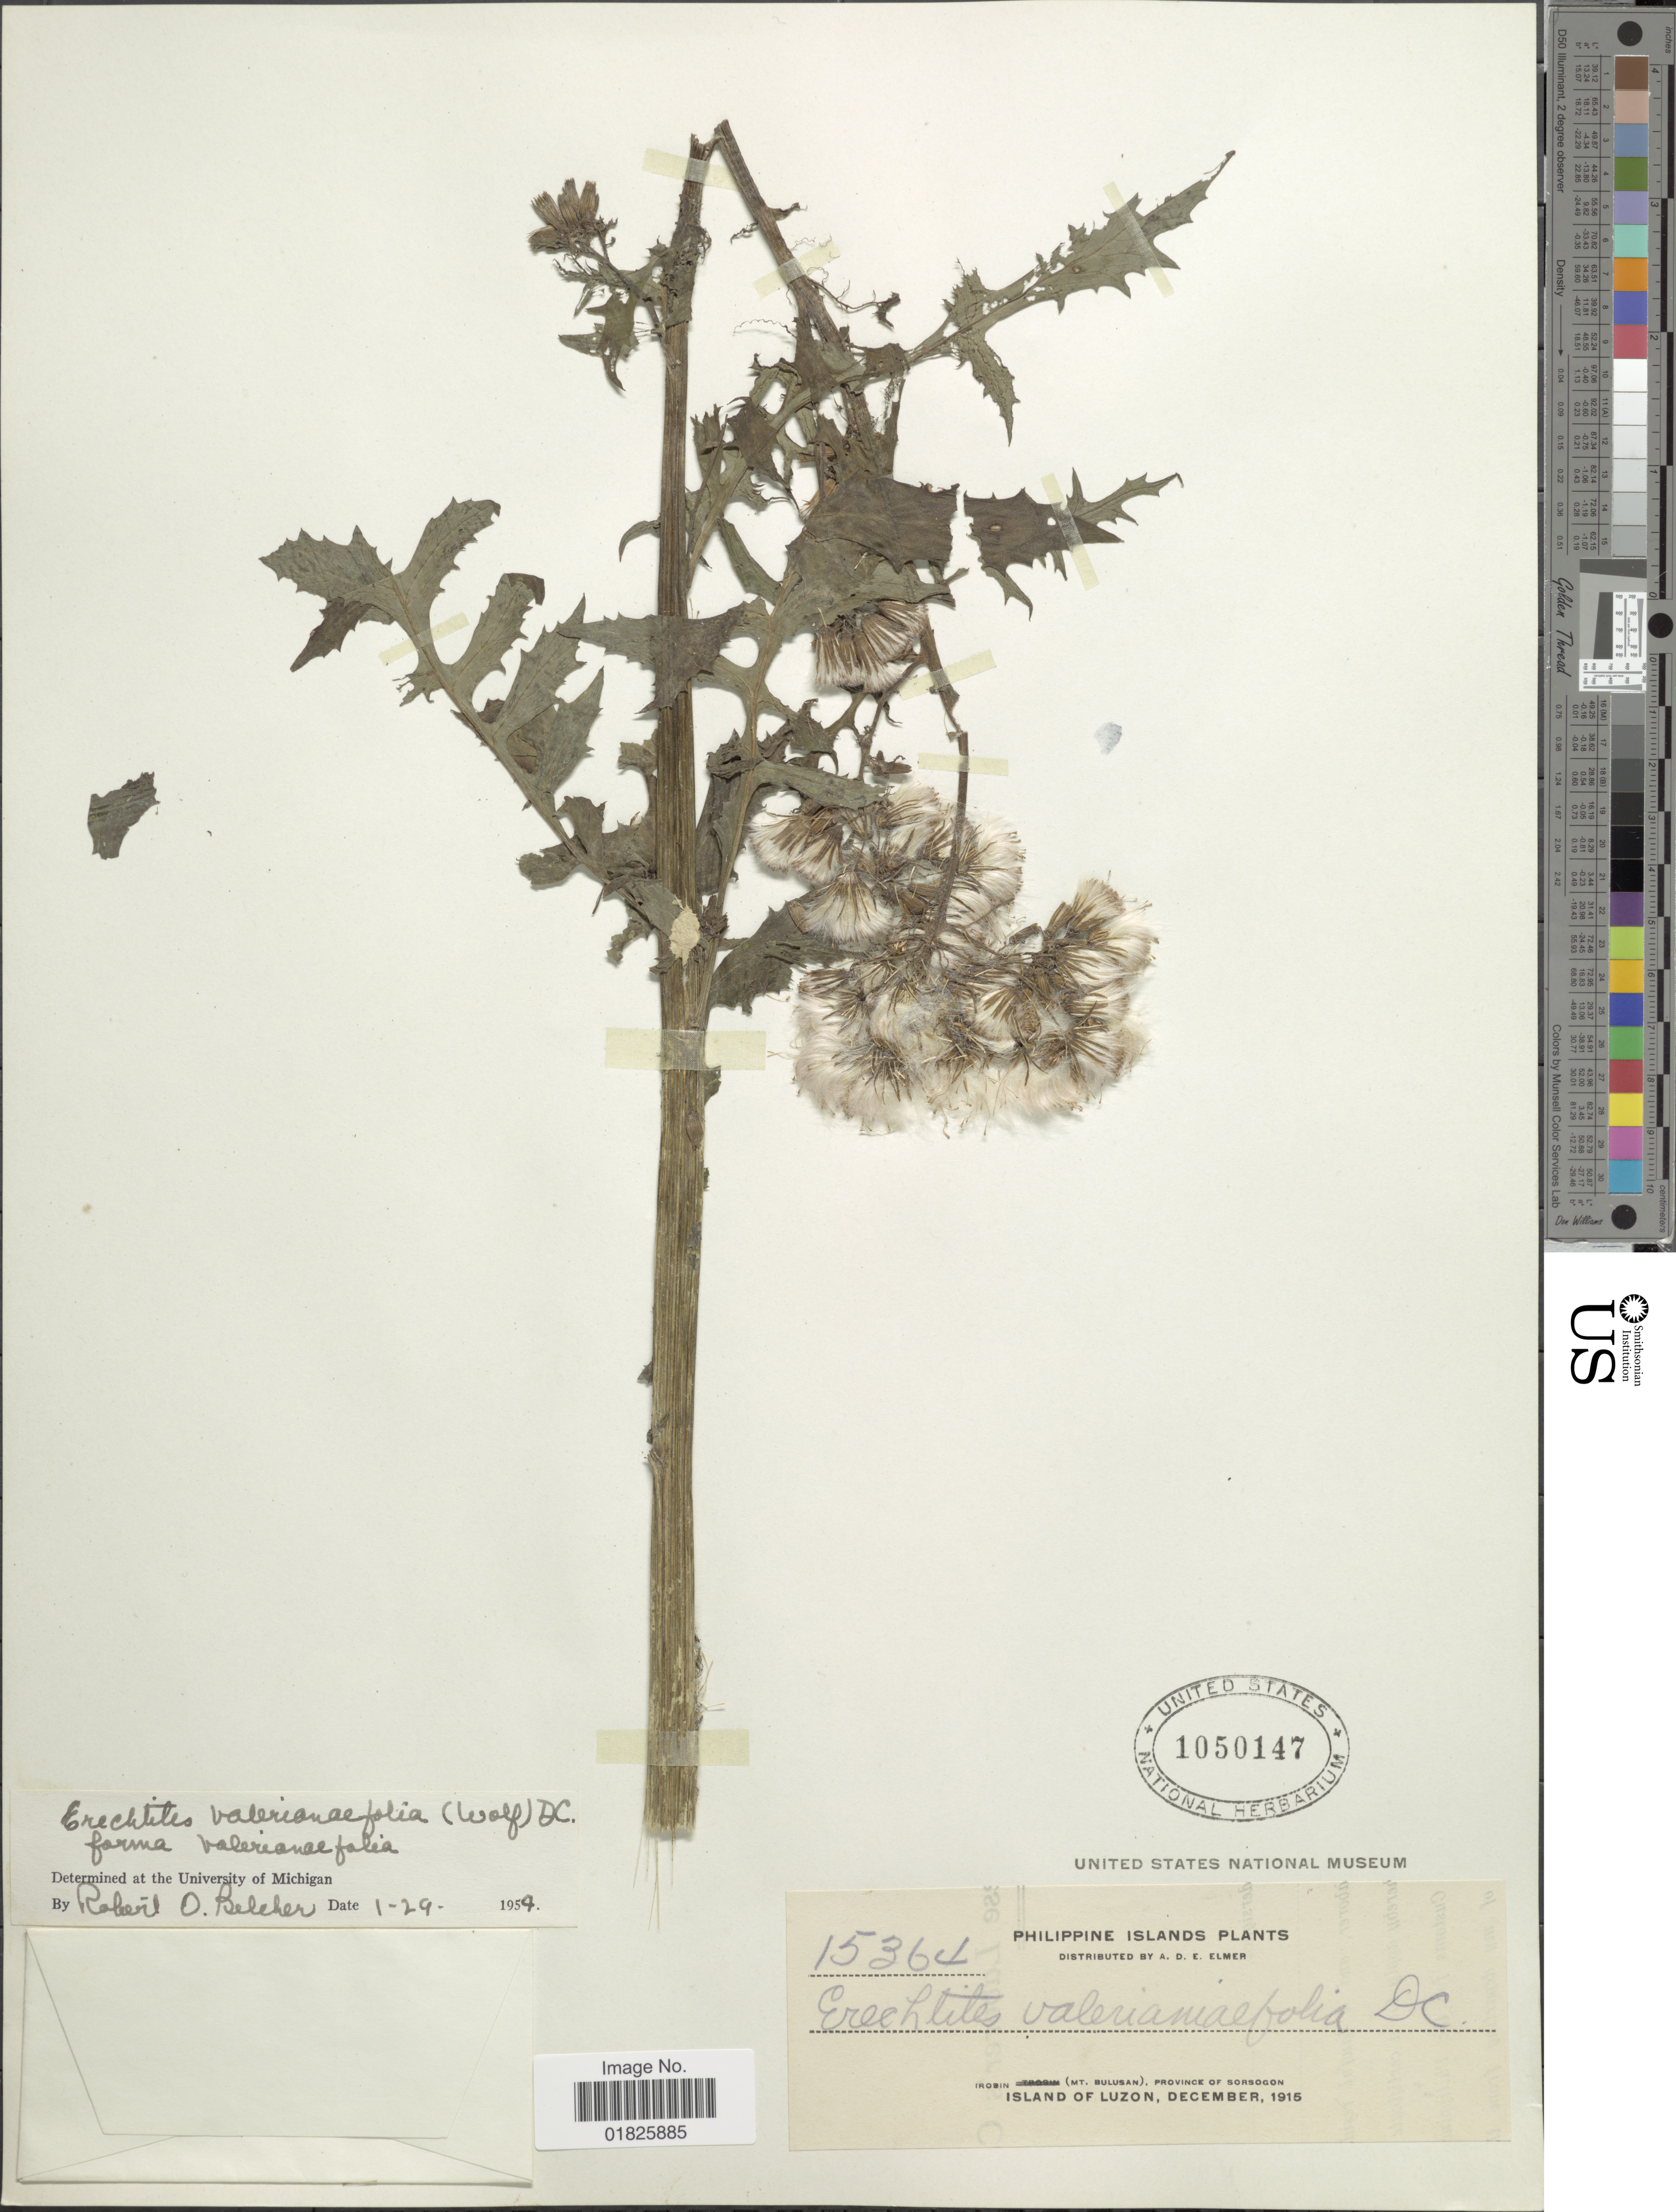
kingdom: Plantae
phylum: Tracheophyta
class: Magnoliopsida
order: Asterales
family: Asteraceae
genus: Erechtites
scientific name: Erechtites valerianifolius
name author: (Link ex Spreng.) DC.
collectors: A. D. E. Elmer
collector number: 15364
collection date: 1915-12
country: Philippines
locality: Philippine Islands, Irosin (Mt. Bulusan), Province of Sorsogon, Island of Luzon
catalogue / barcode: US 1050147